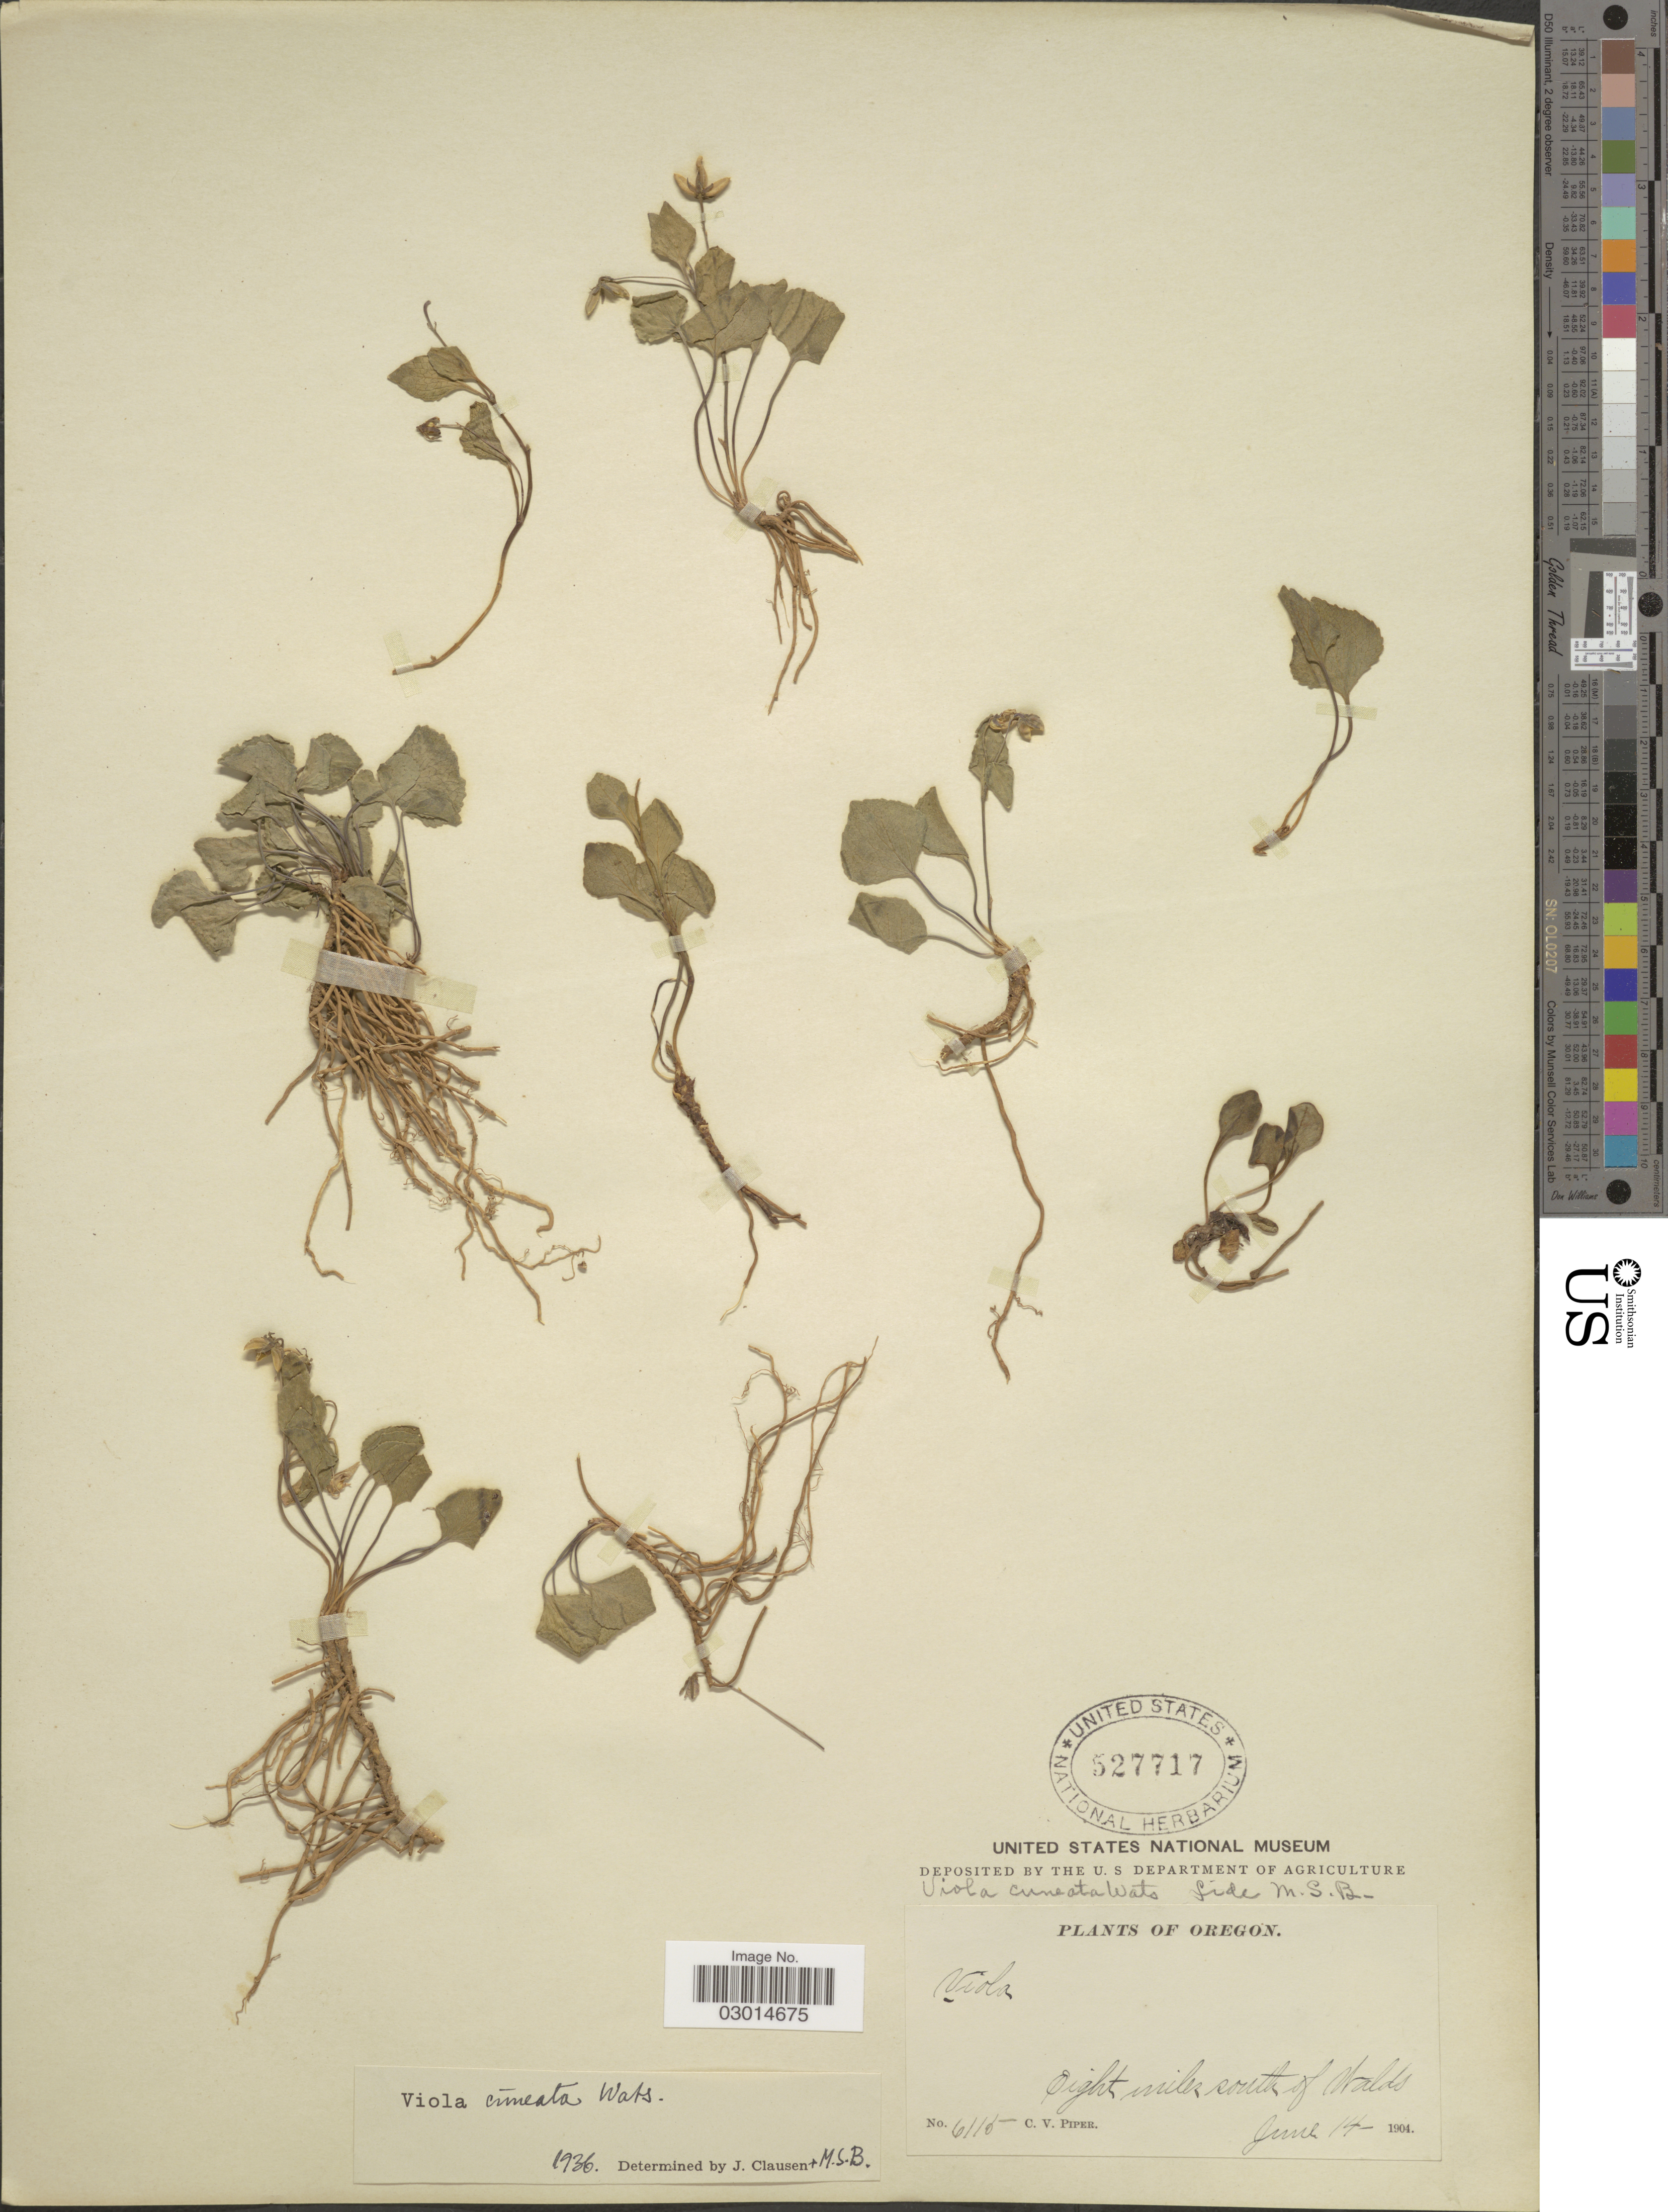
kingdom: Plantae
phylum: Tracheophyta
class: Magnoliopsida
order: Malpighiales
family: Violaceae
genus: Viola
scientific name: Viola cuneata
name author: S. Watson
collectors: C. V. Piper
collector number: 6115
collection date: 1904-06-14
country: United States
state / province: Oregon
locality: Eight miles south of Waldo.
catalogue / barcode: US 527717